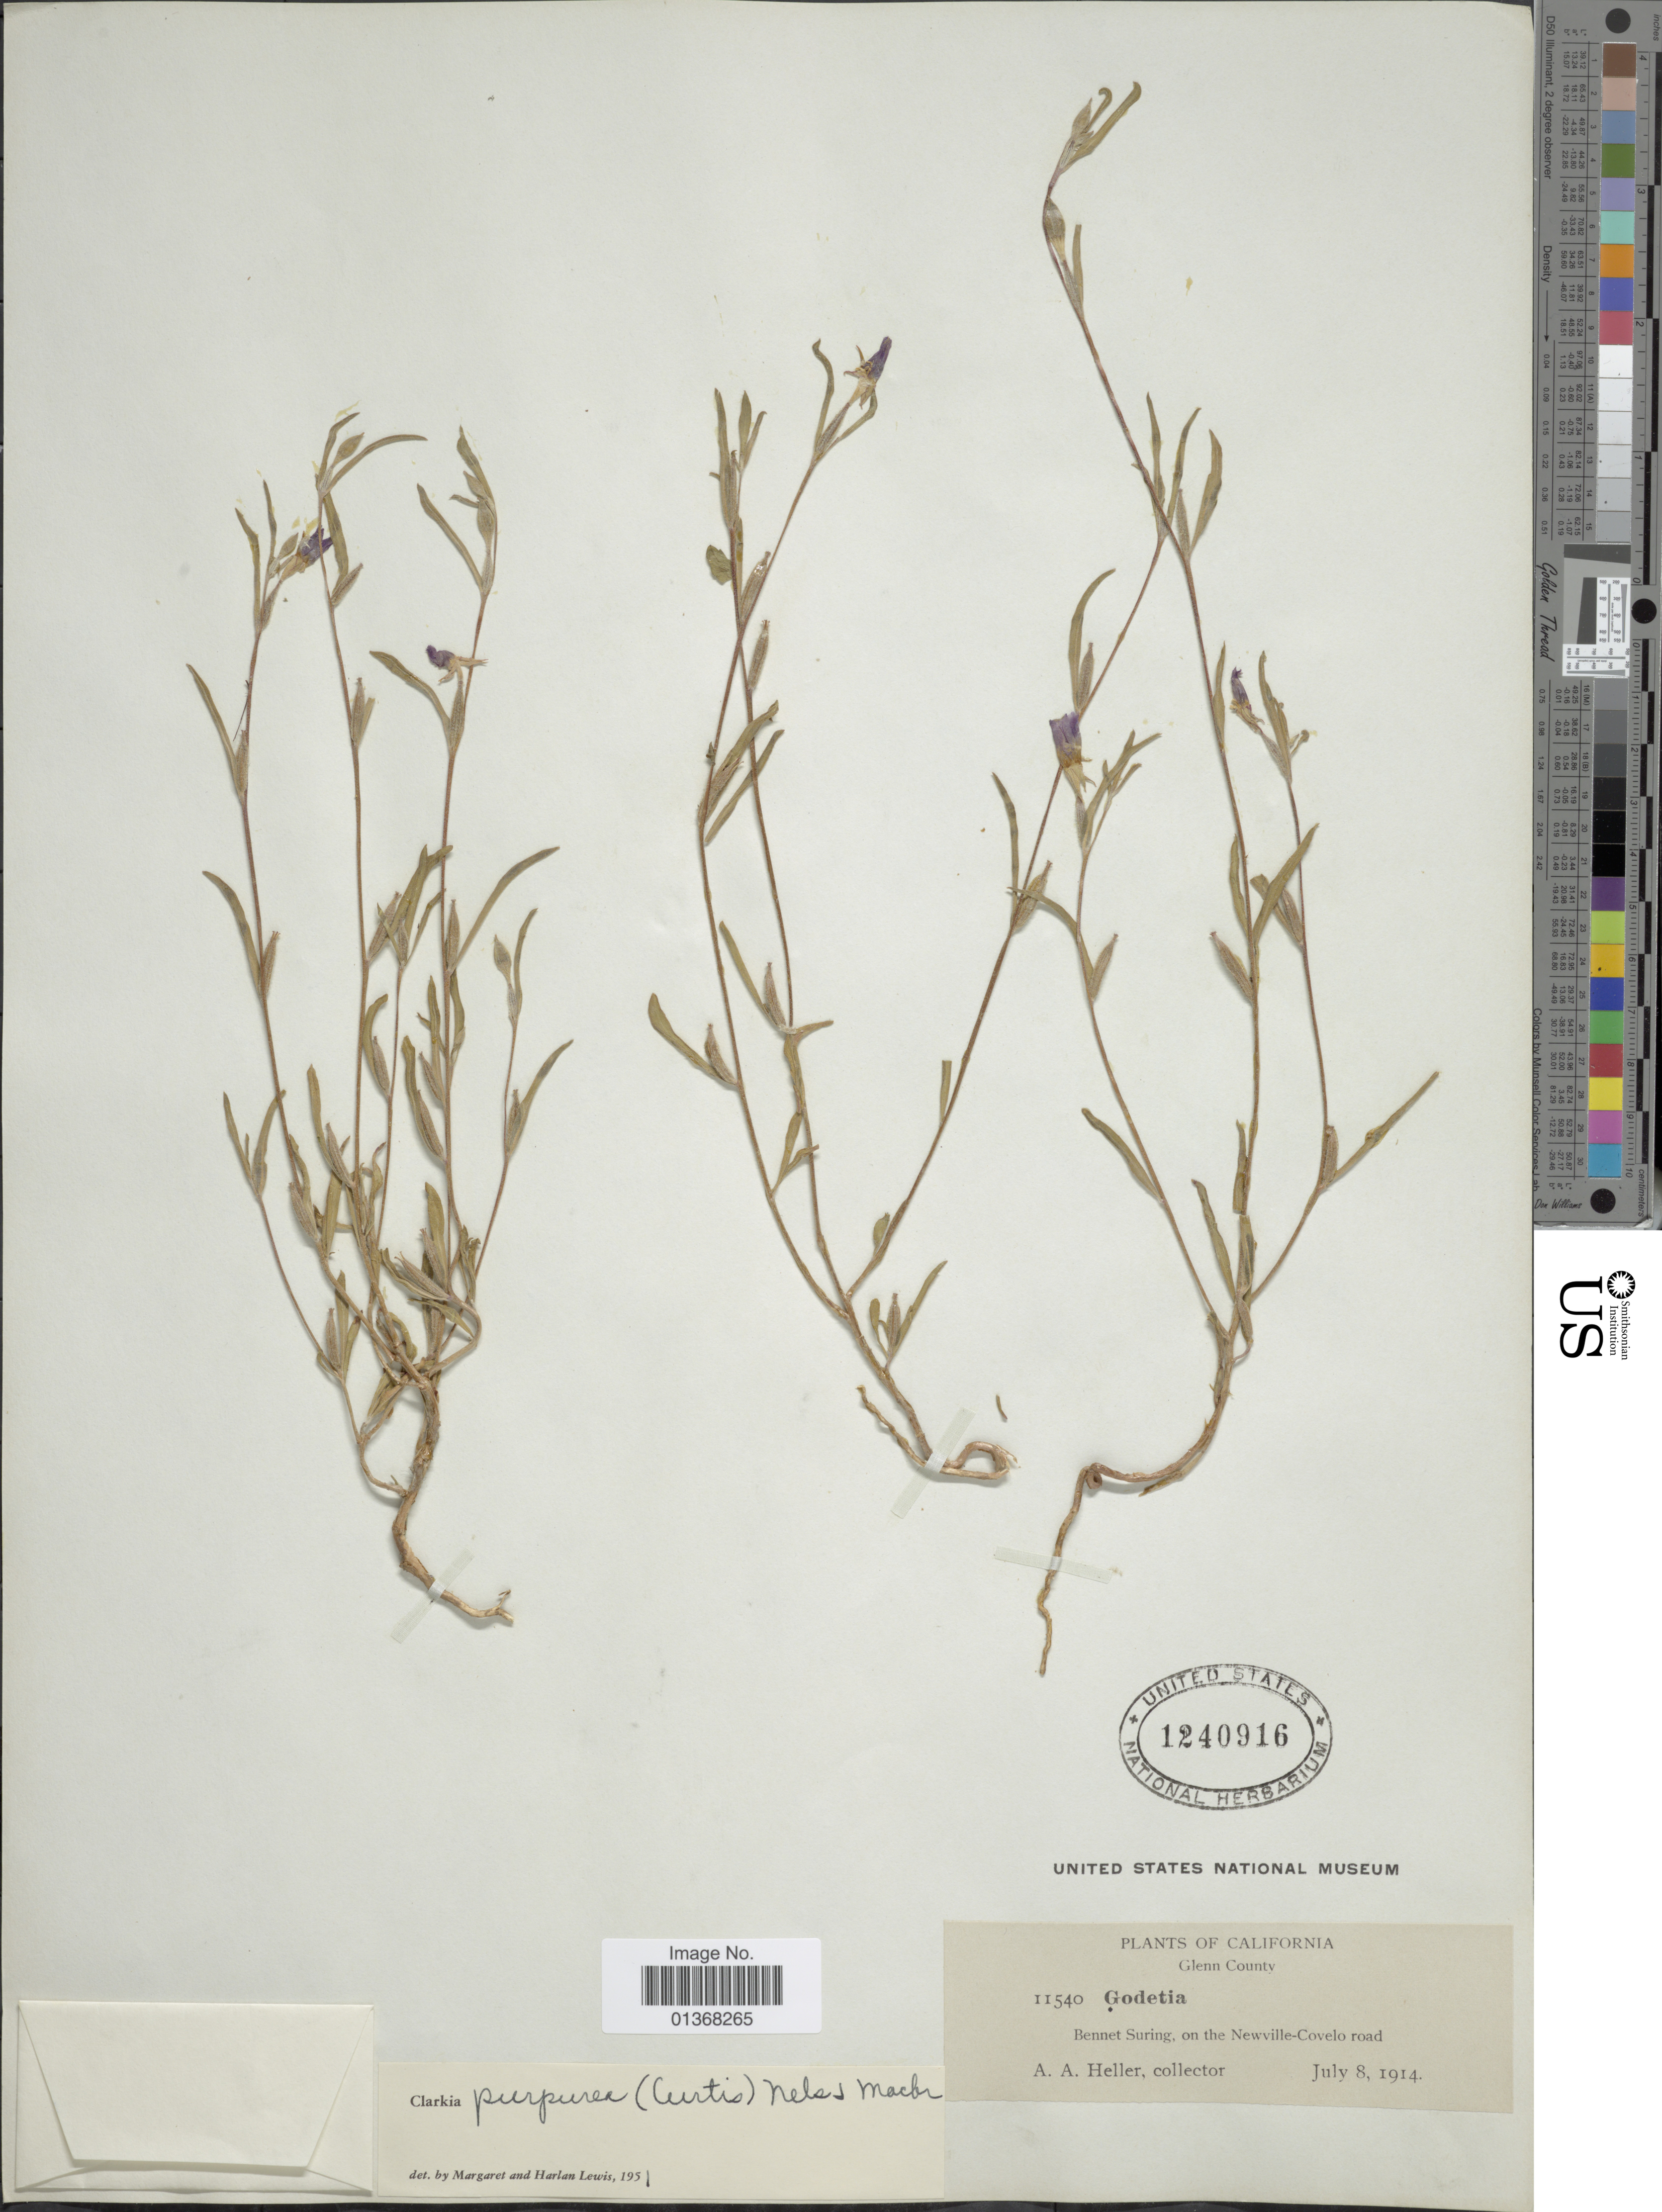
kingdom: Plantae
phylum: Tracheophyta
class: Magnoliopsida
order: Myrtales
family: Onagraceae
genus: Clarkia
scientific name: Clarkia purpurea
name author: (Curtis) A. Nelson & J.F. Macbr.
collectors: A. A. Heller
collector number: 11540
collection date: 1914-07-08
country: United States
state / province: California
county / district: Glenn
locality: Glenn County, Bennet Spring, on the Newville - Covelo road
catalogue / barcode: US 1240916